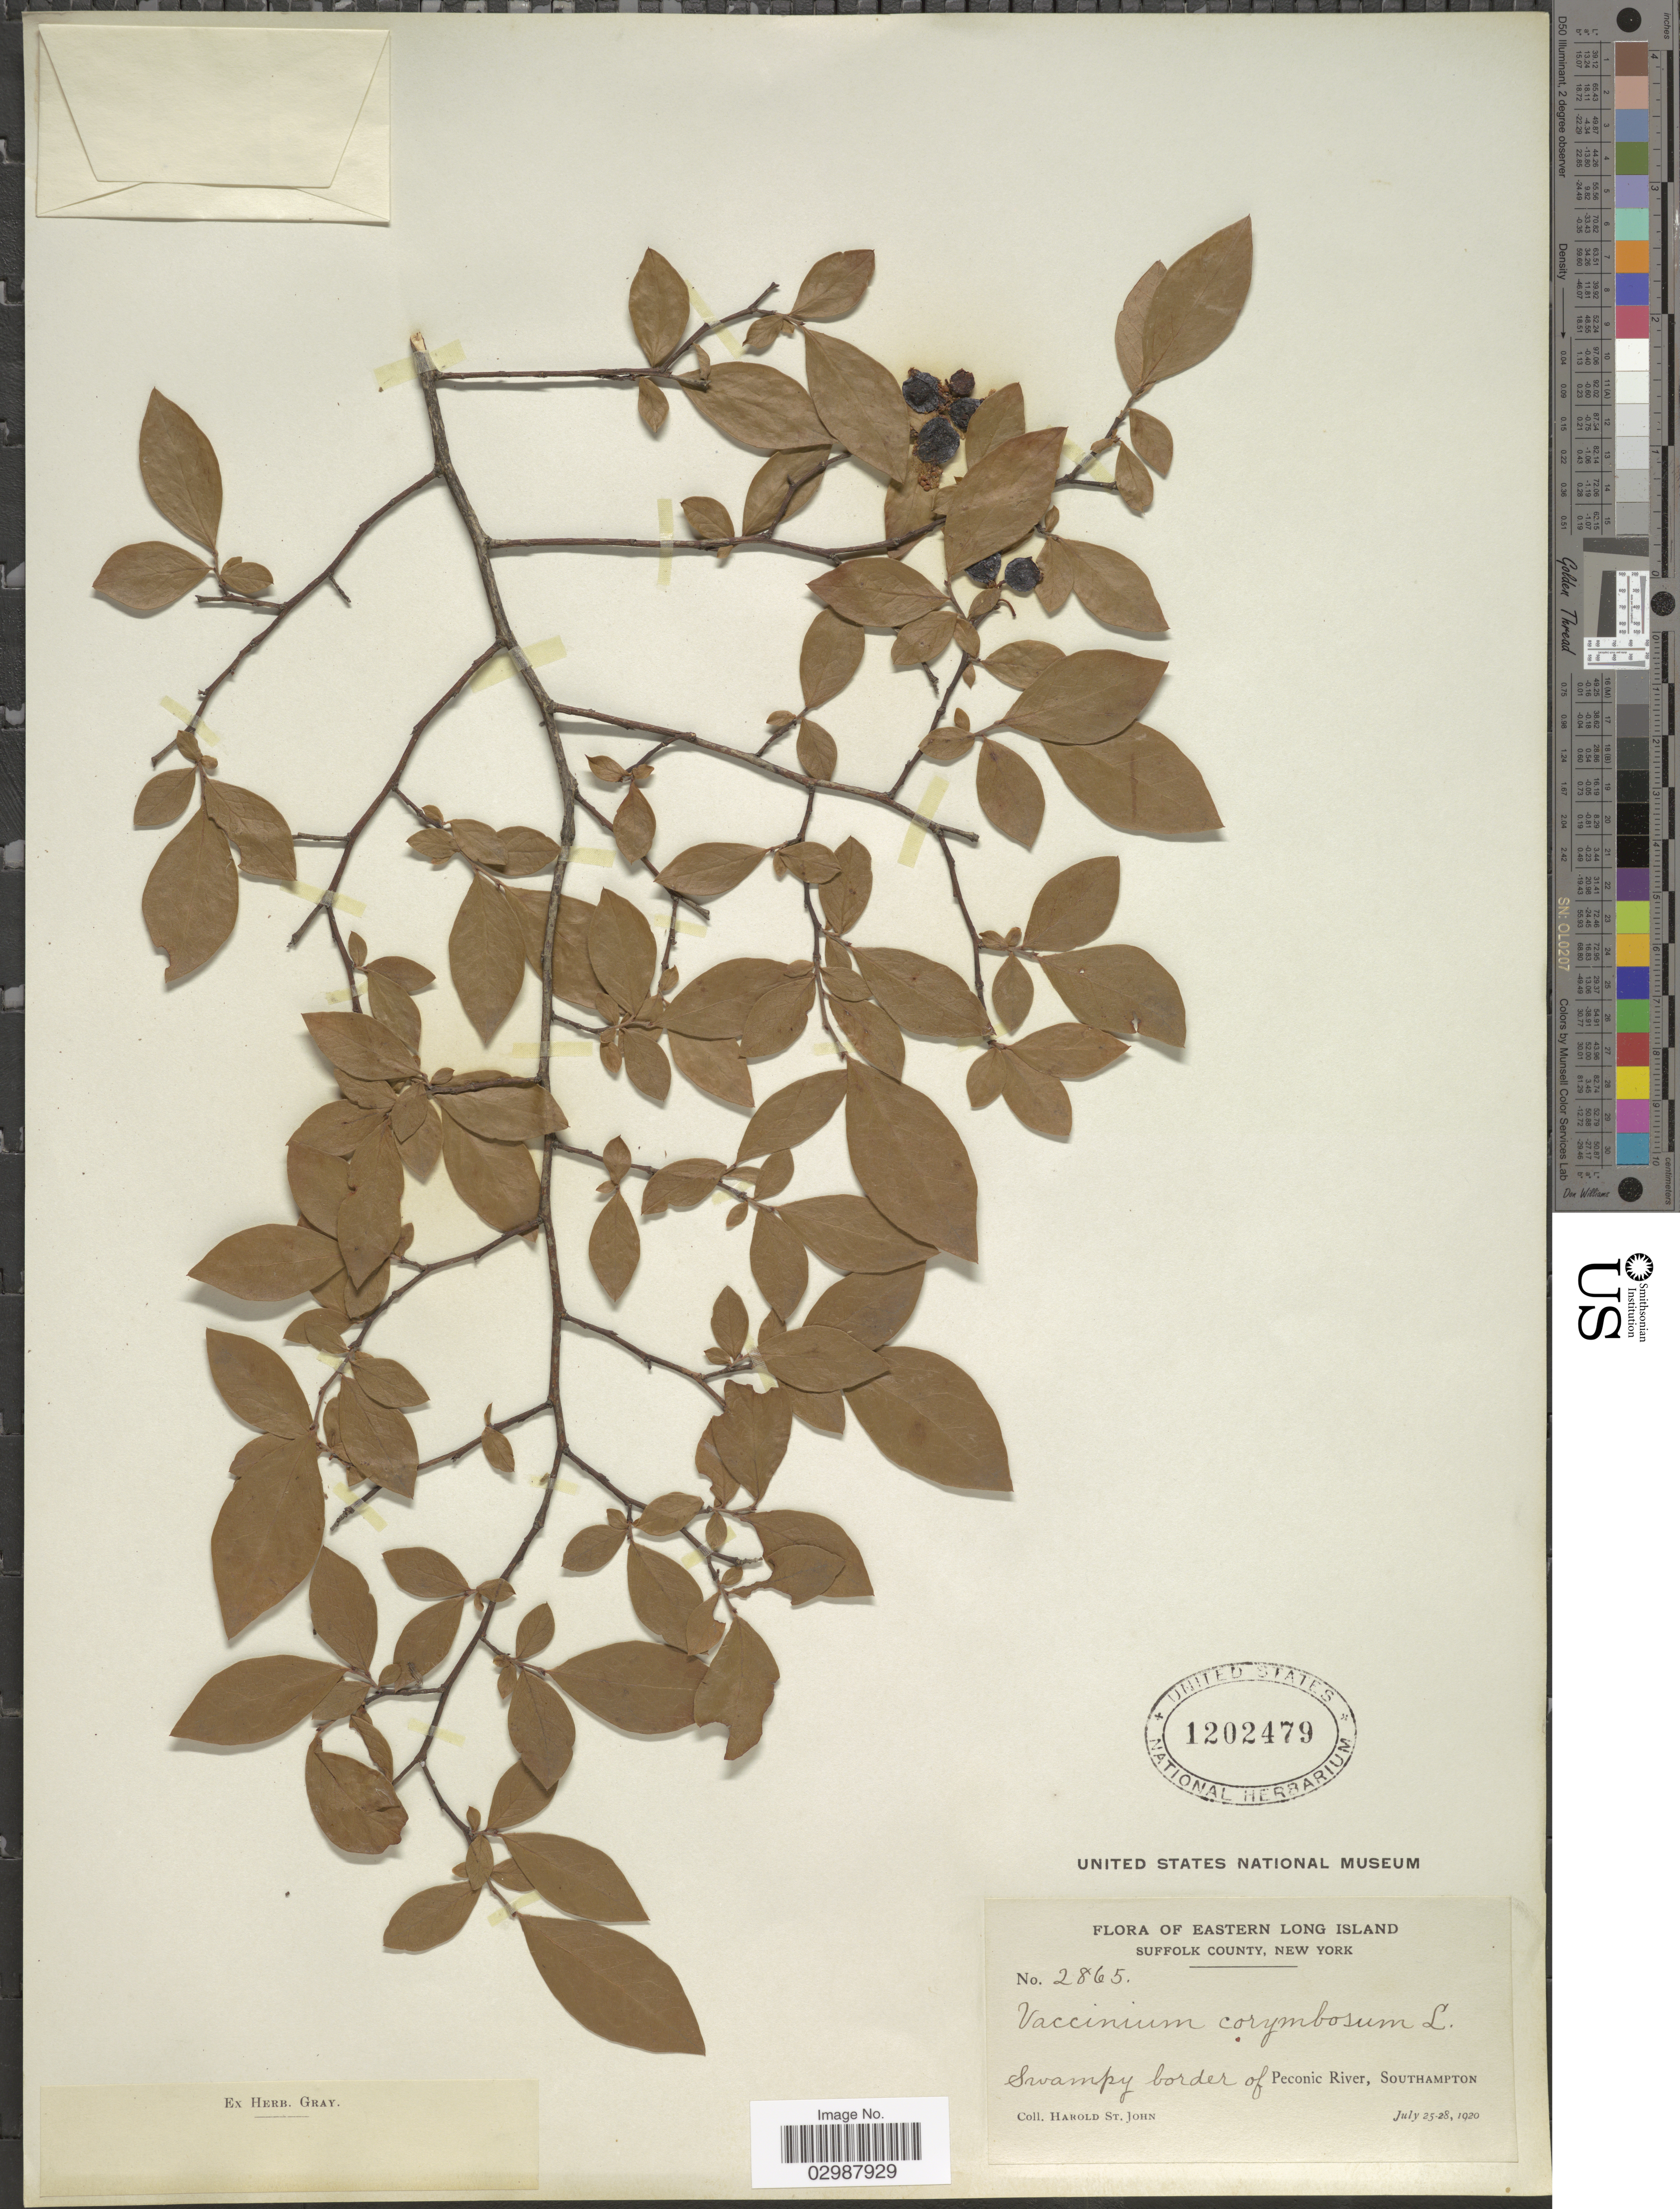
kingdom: Plantae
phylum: Tracheophyta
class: Magnoliopsida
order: Ericales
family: Ericaceae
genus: Vaccinium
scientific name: Vaccinium corymbosum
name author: L.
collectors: H. St. John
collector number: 2865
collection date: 1920-07-25/1920-07-28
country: United States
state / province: New York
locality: Eastern Long Island. Suffolk County. Swampy border by Peconic River, Southampton.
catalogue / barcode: US 1202479